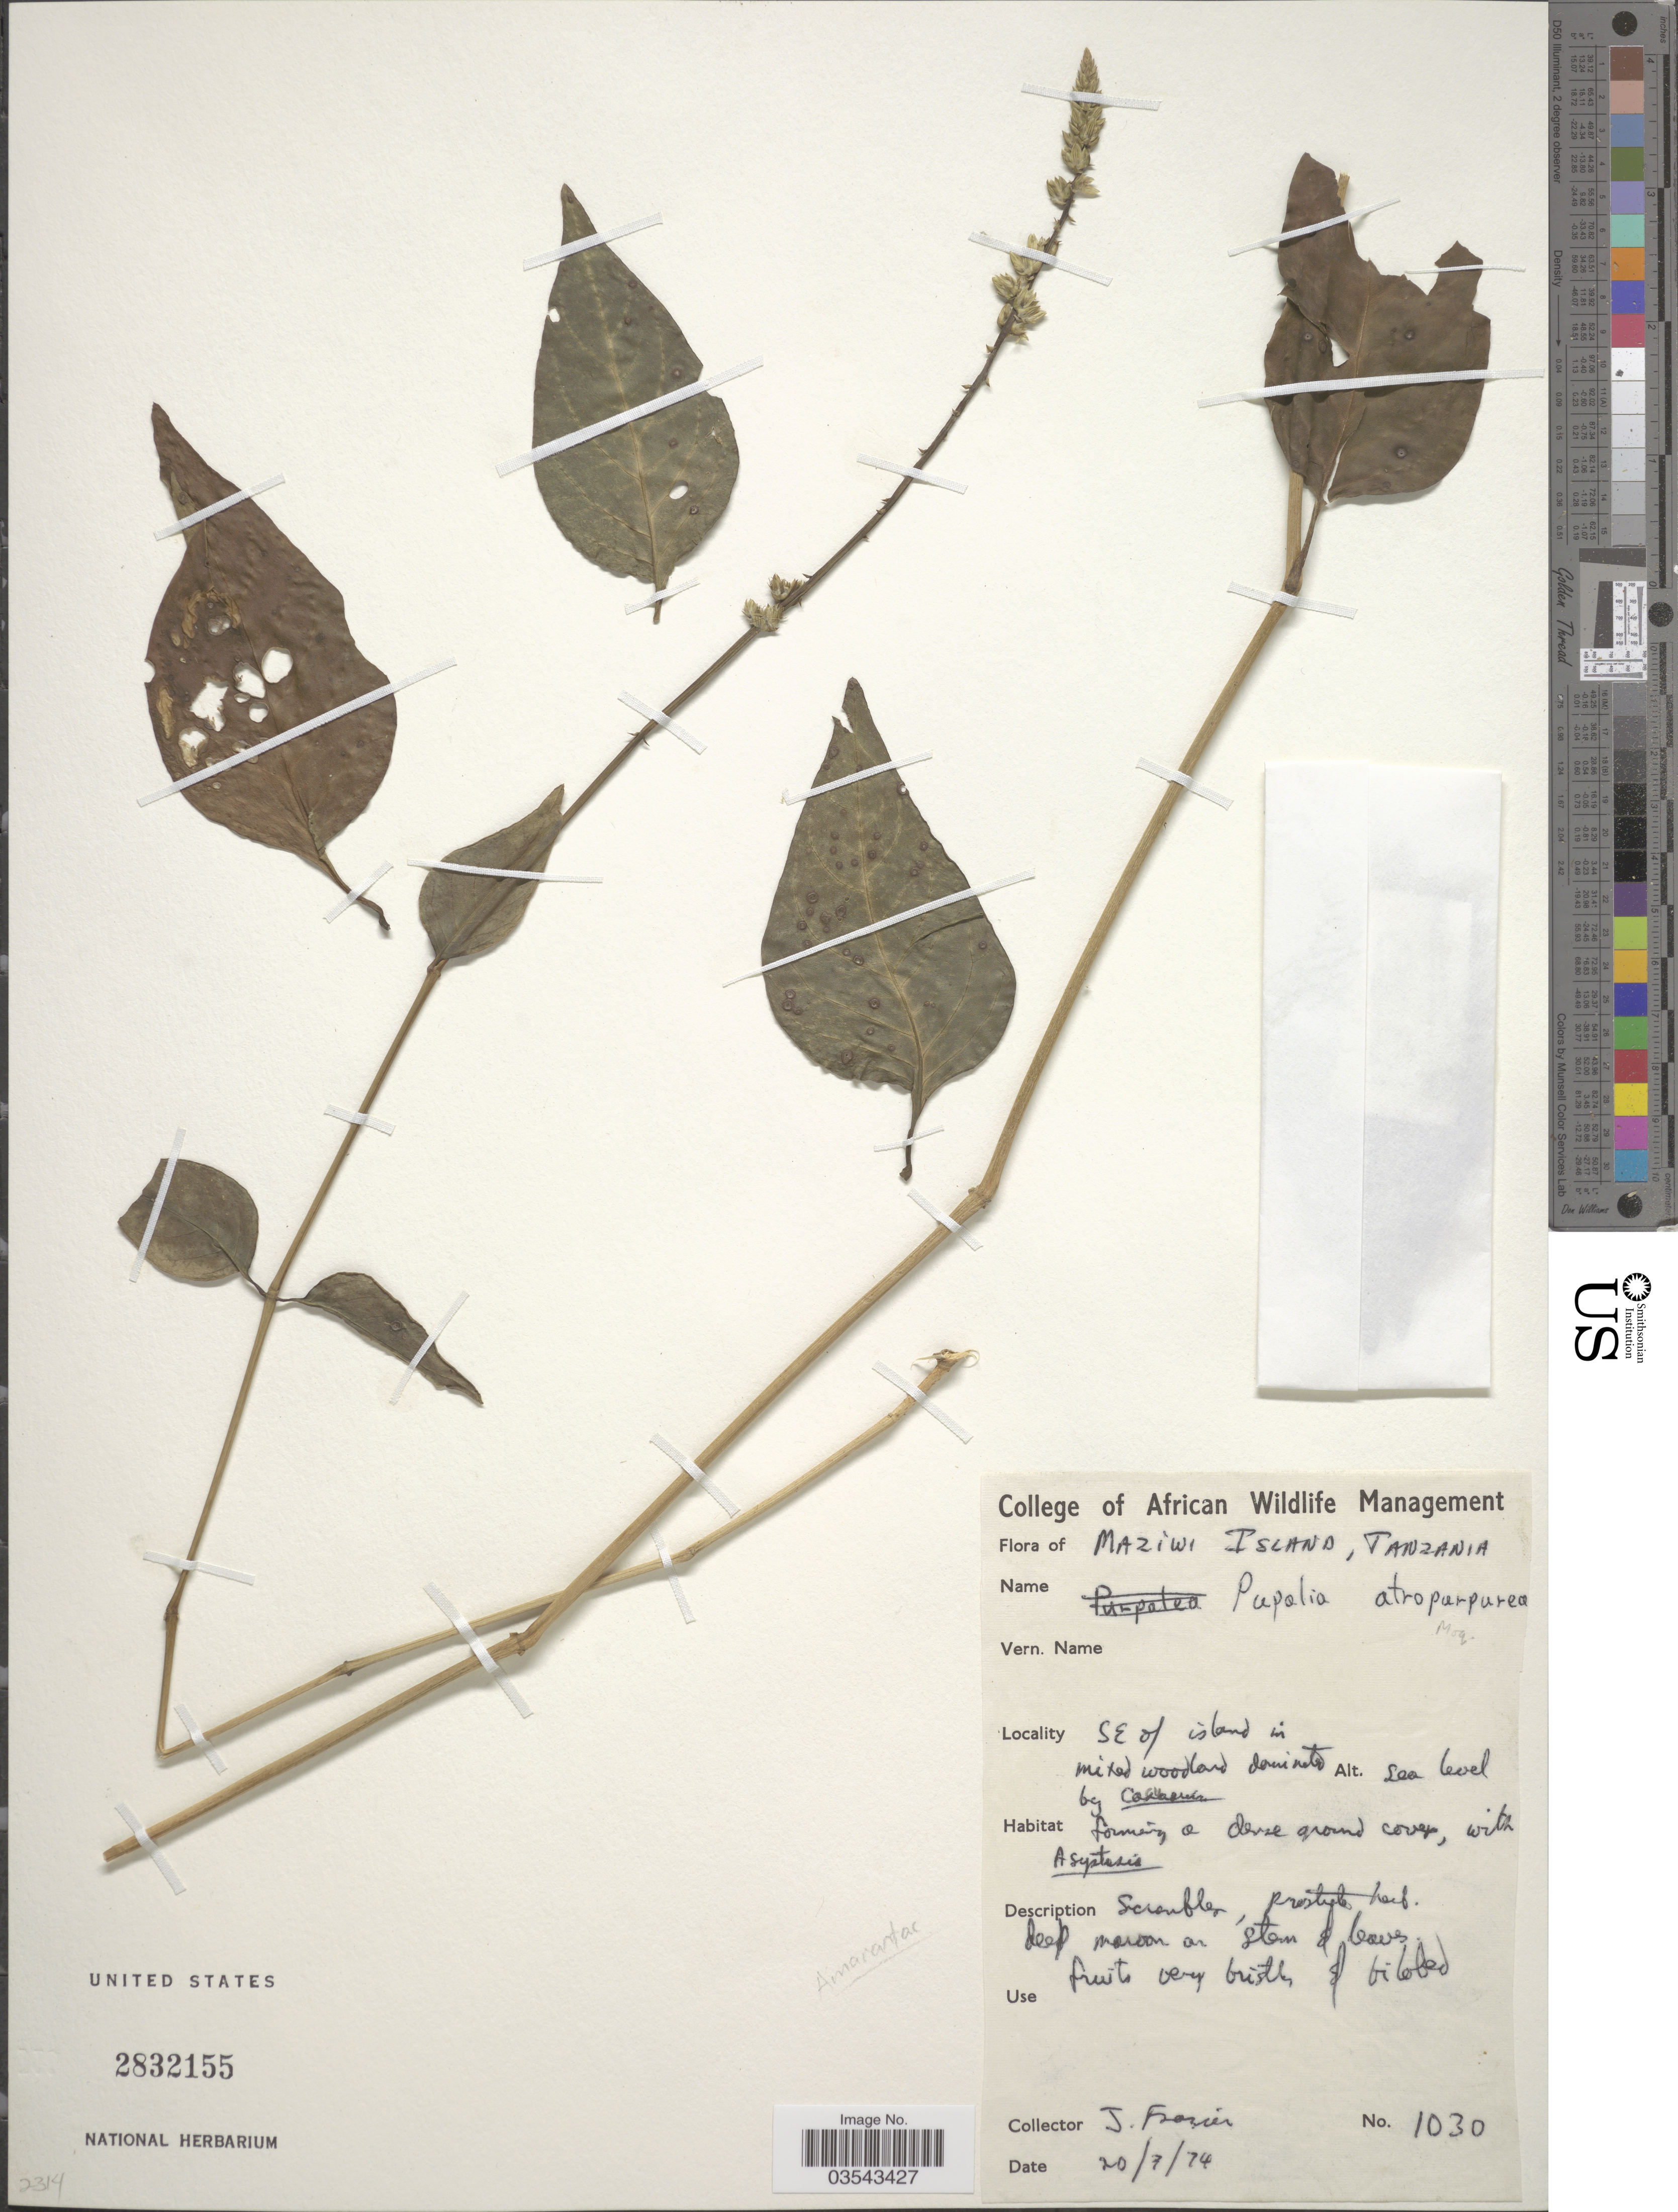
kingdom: Plantae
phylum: Tracheophyta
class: Magnoliopsida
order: Caryophyllales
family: Amaranthaceae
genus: Pupalia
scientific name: Pupalia atropurpurea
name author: (Lam.) Moq.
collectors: J. Frazier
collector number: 1030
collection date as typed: Transcribed d/m/y: 20/7/74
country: Tanzania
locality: Maziwi Island. SE of island.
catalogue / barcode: US 2832155